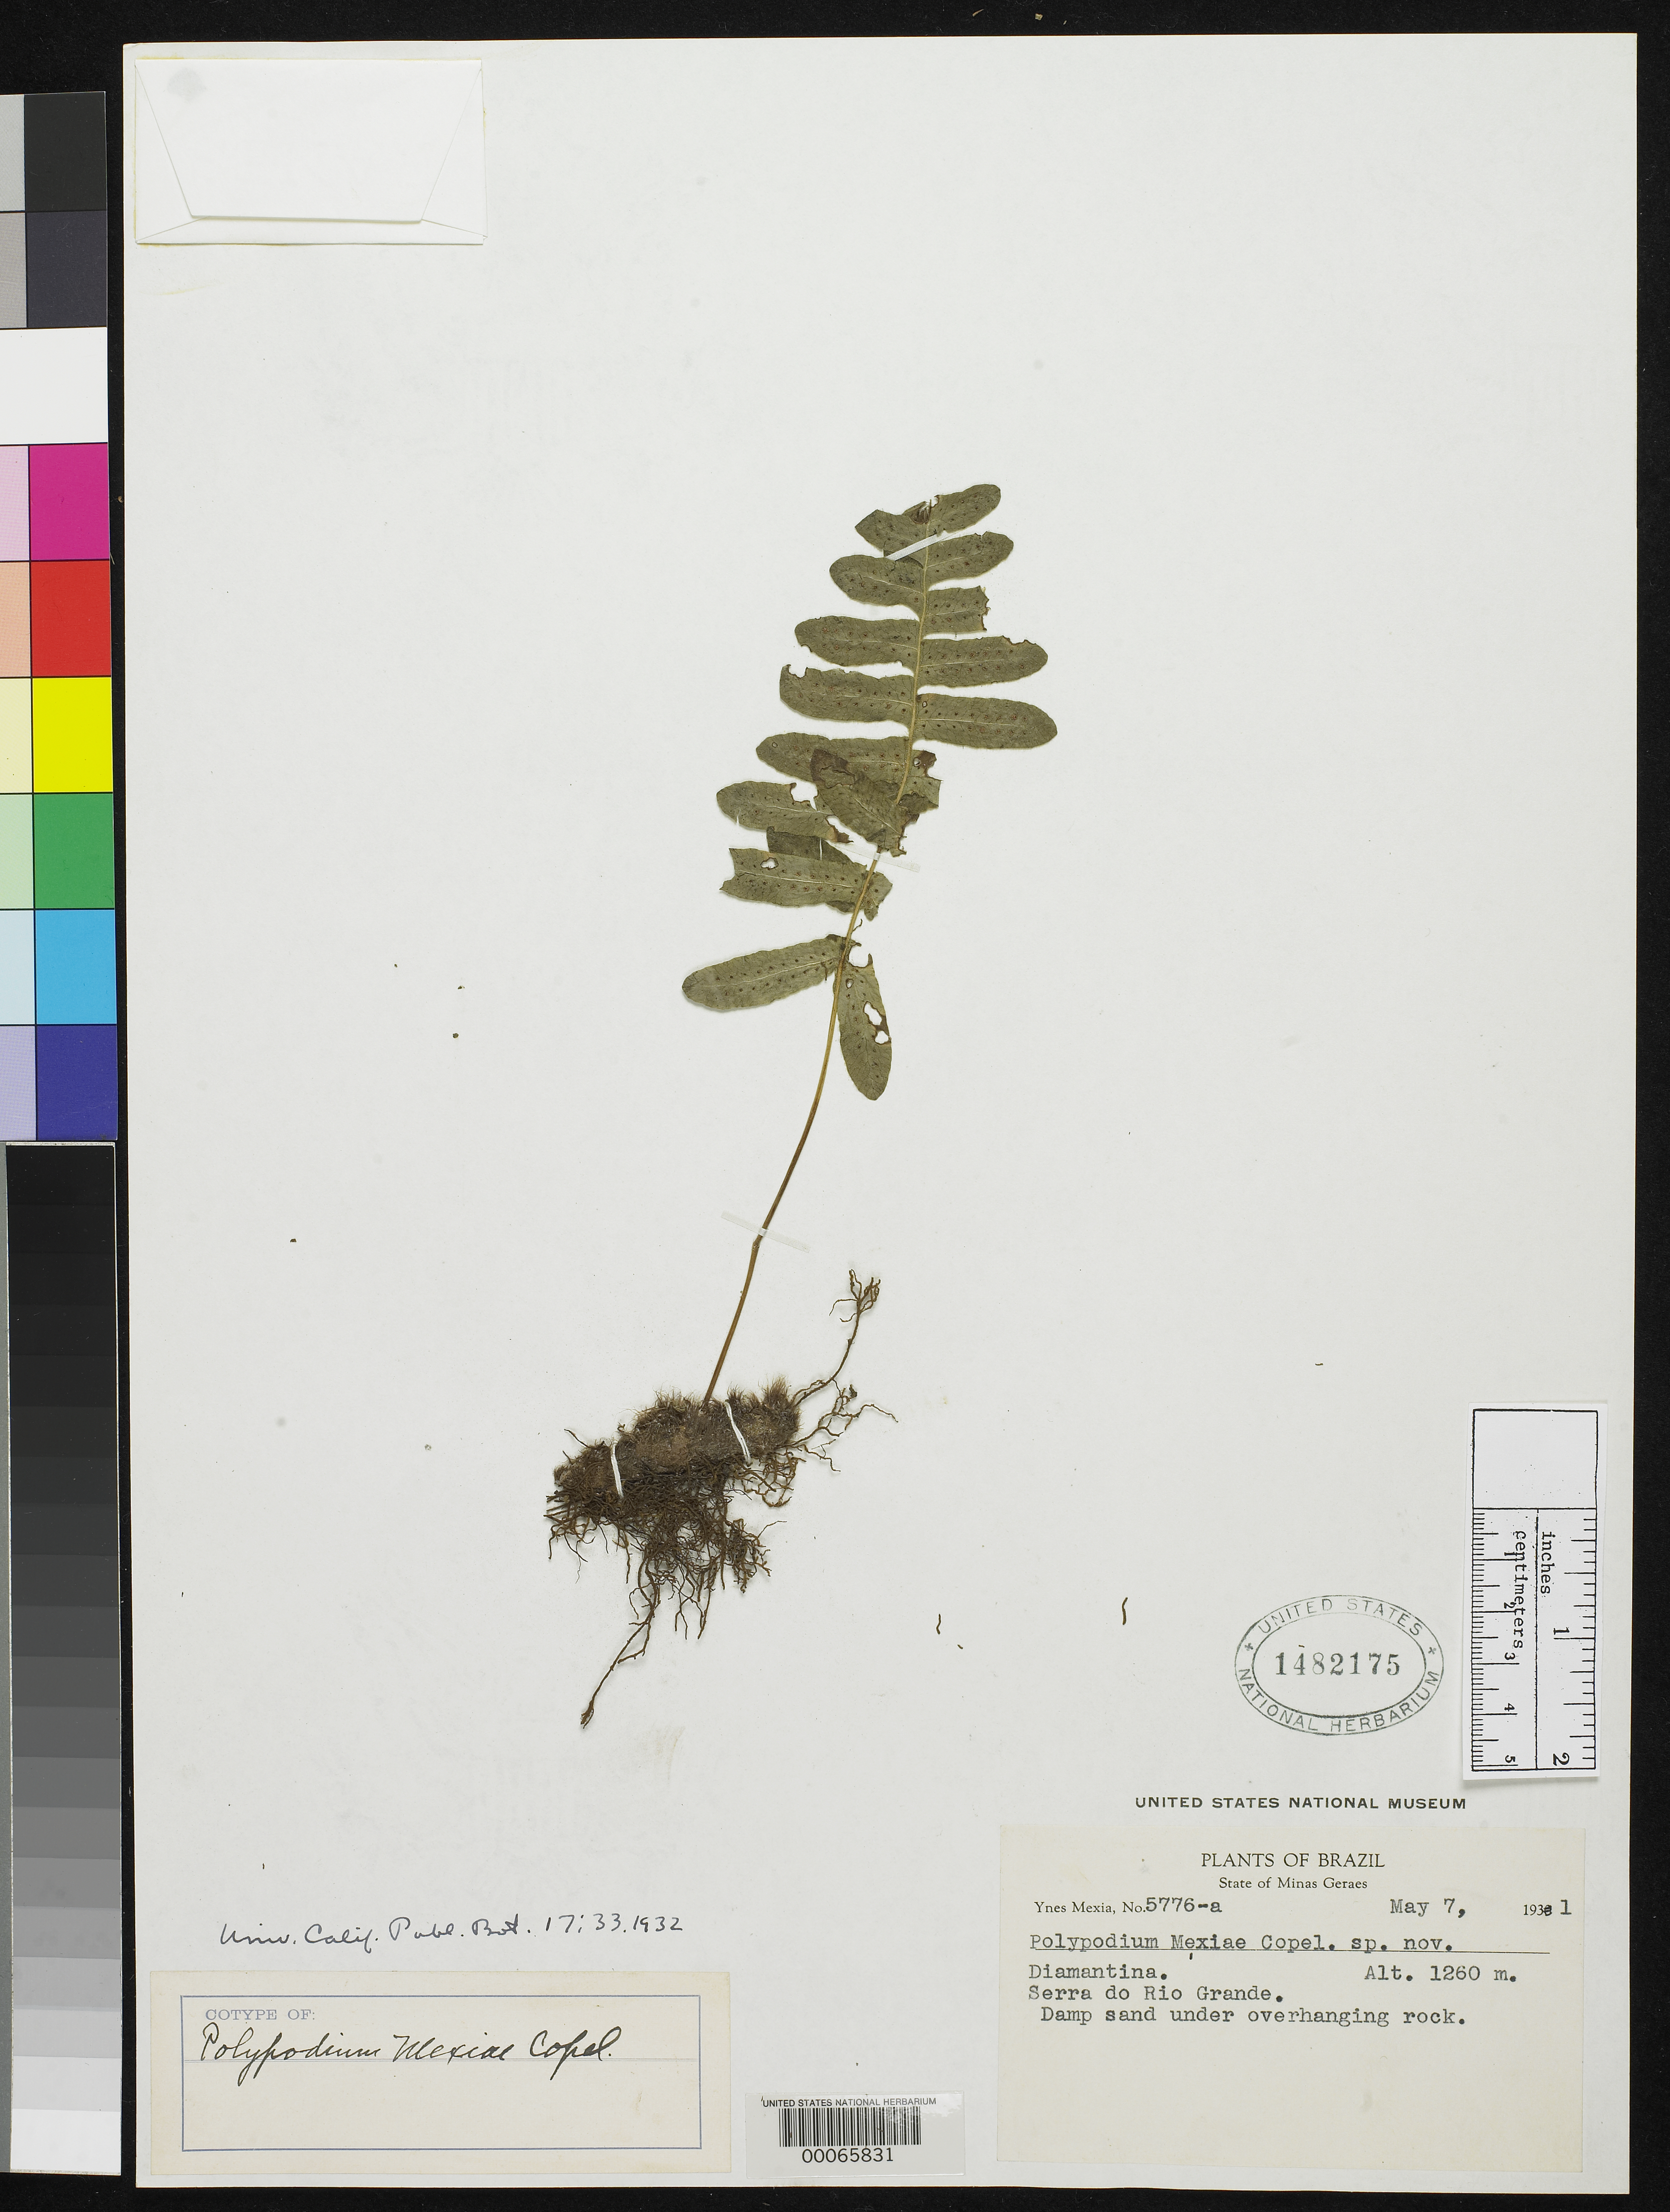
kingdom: Plantae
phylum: Tracheophyta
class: Polypodiopsida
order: Polypodiales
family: Polypodiaceae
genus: Polypodium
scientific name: Polypodium mexiae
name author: Copel.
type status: Type Collection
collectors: Y. Mexia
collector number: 5776a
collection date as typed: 07 May 1931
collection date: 1931-05-07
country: Brazil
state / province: Minas Gerais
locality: Diamantina, Serra do Rio Grande.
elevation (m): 1260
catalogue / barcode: US 1482175